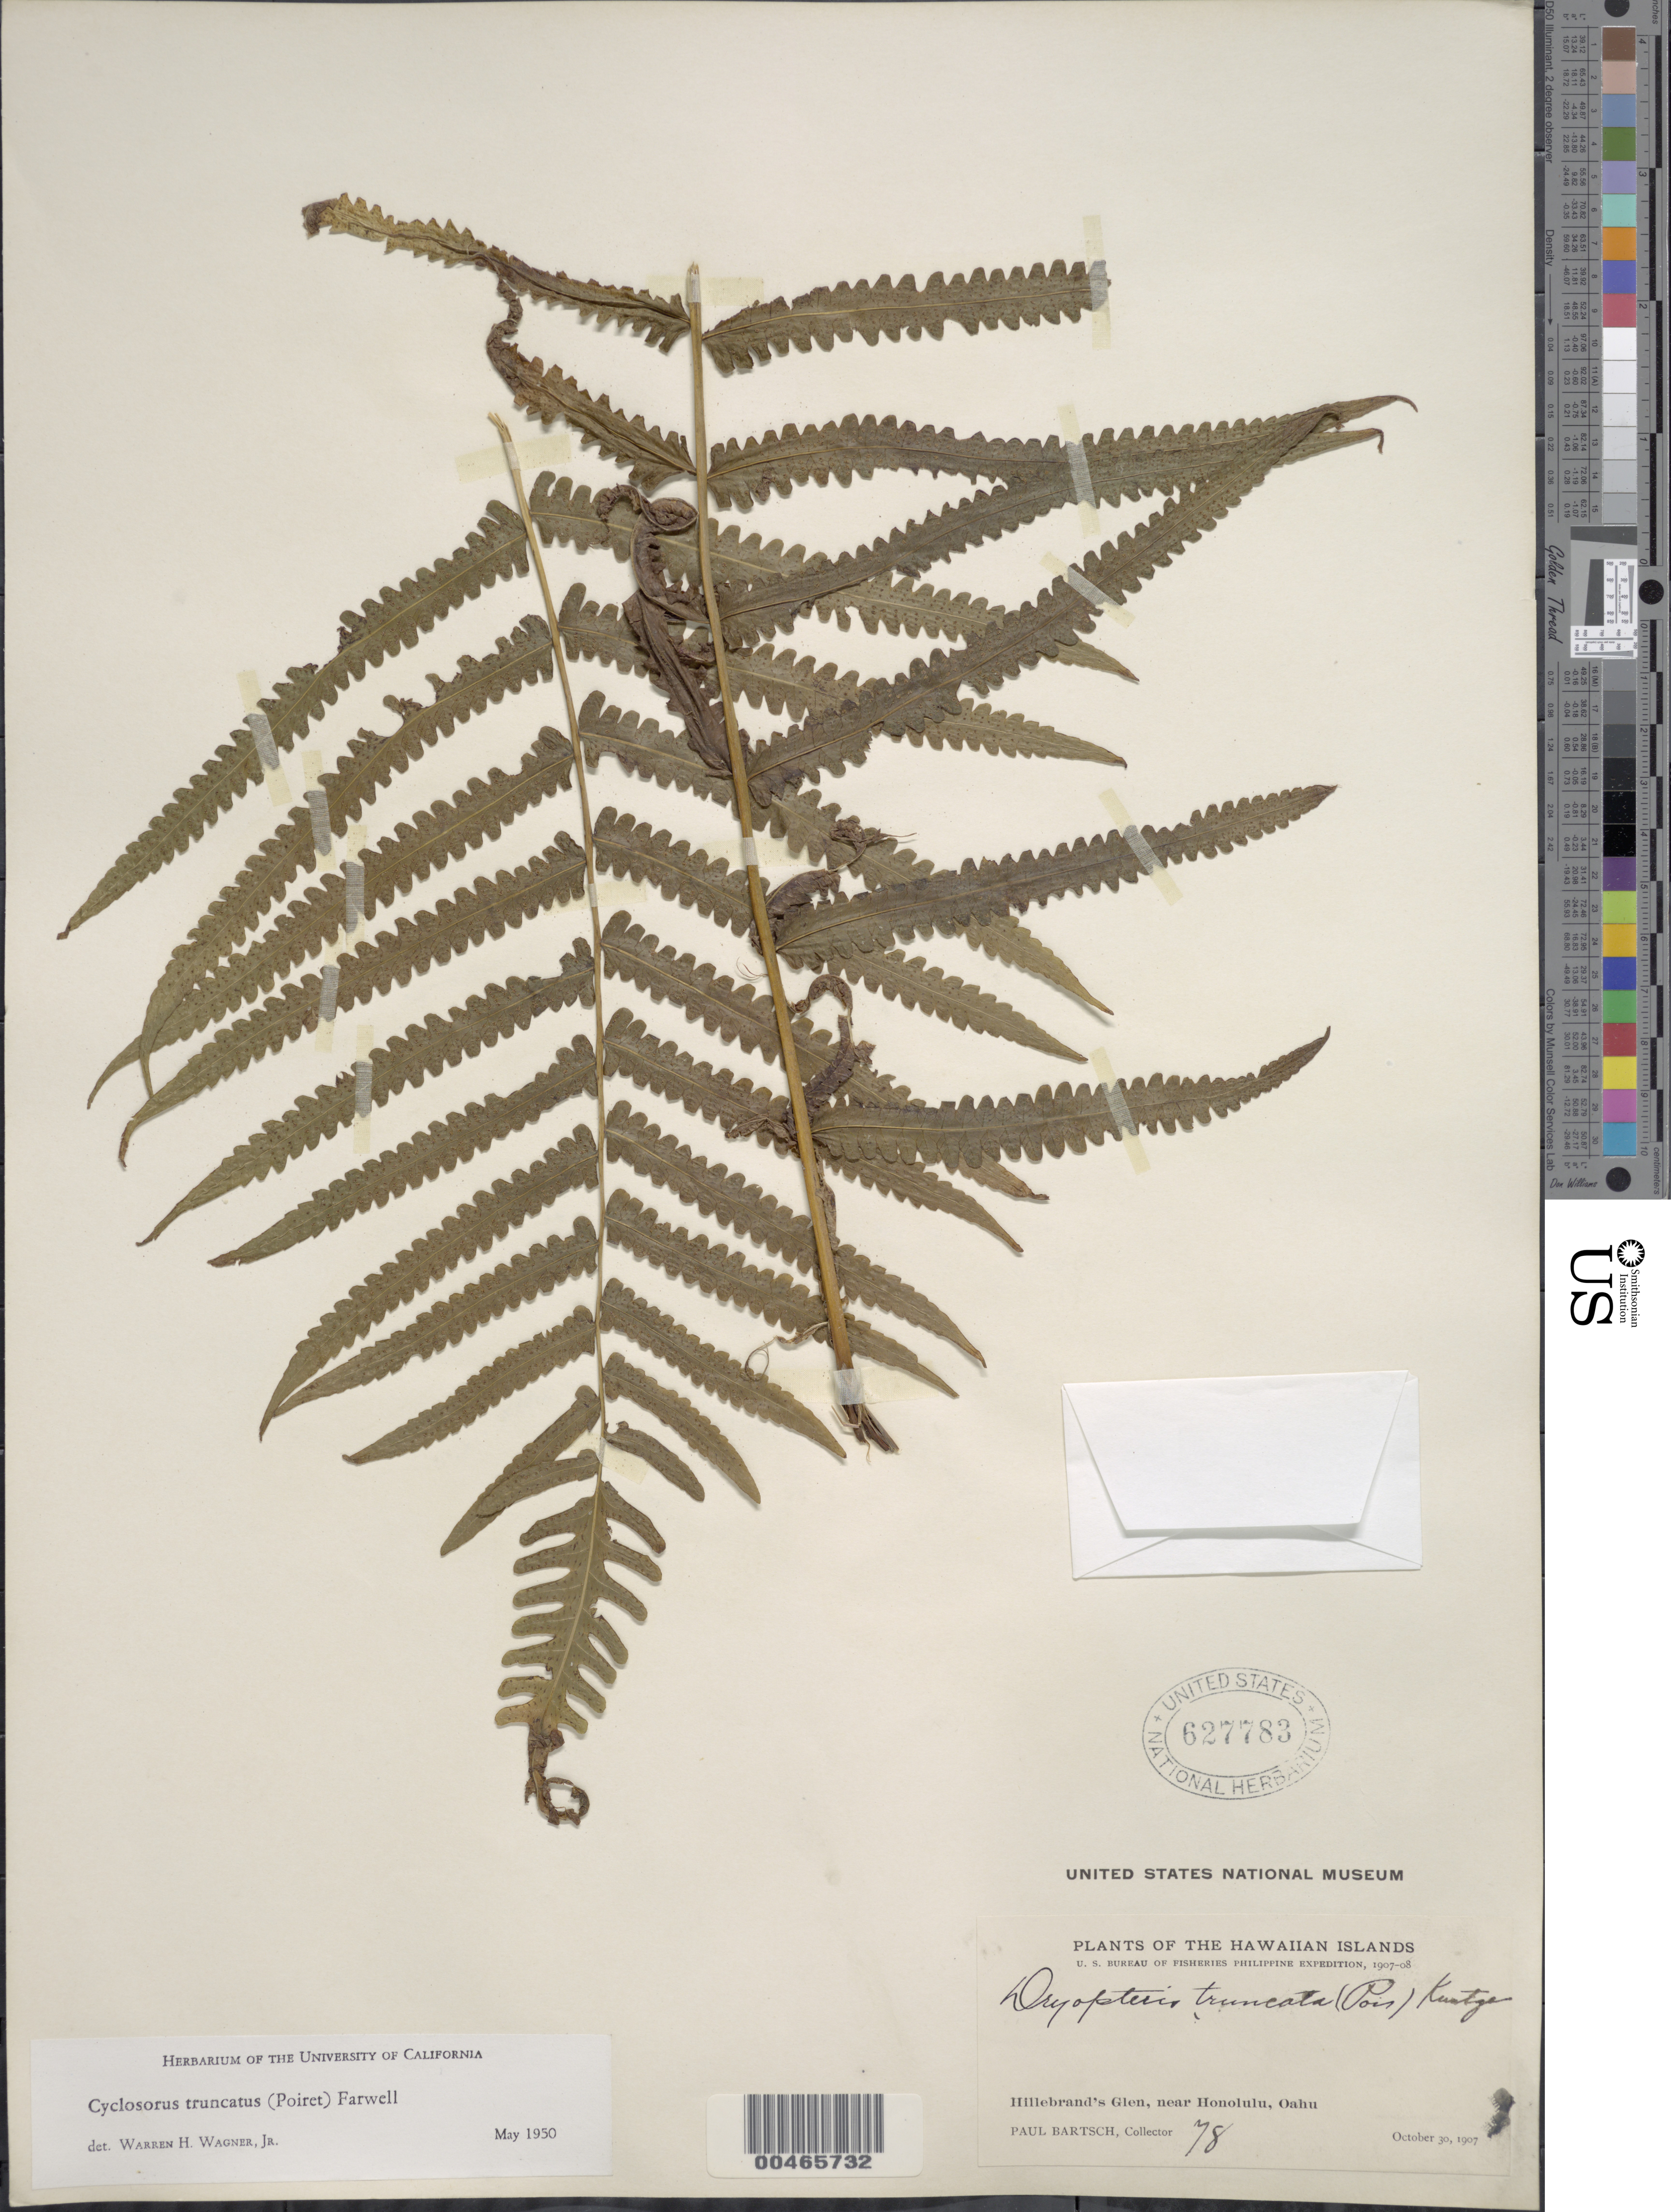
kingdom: Plantae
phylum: Tracheophyta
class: Polypodiopsida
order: Polypodiales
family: Thelypteridaceae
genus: Pneumatopteris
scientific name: Pneumatopteris truncata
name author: (Poir.) Holttum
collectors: P. Bartsch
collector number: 78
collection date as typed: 30 Oct 1907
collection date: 1907-10-30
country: United States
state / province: Hawaii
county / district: Honolulu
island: Oahu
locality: Hillebrand's Glen, near Honolulu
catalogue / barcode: US 627783